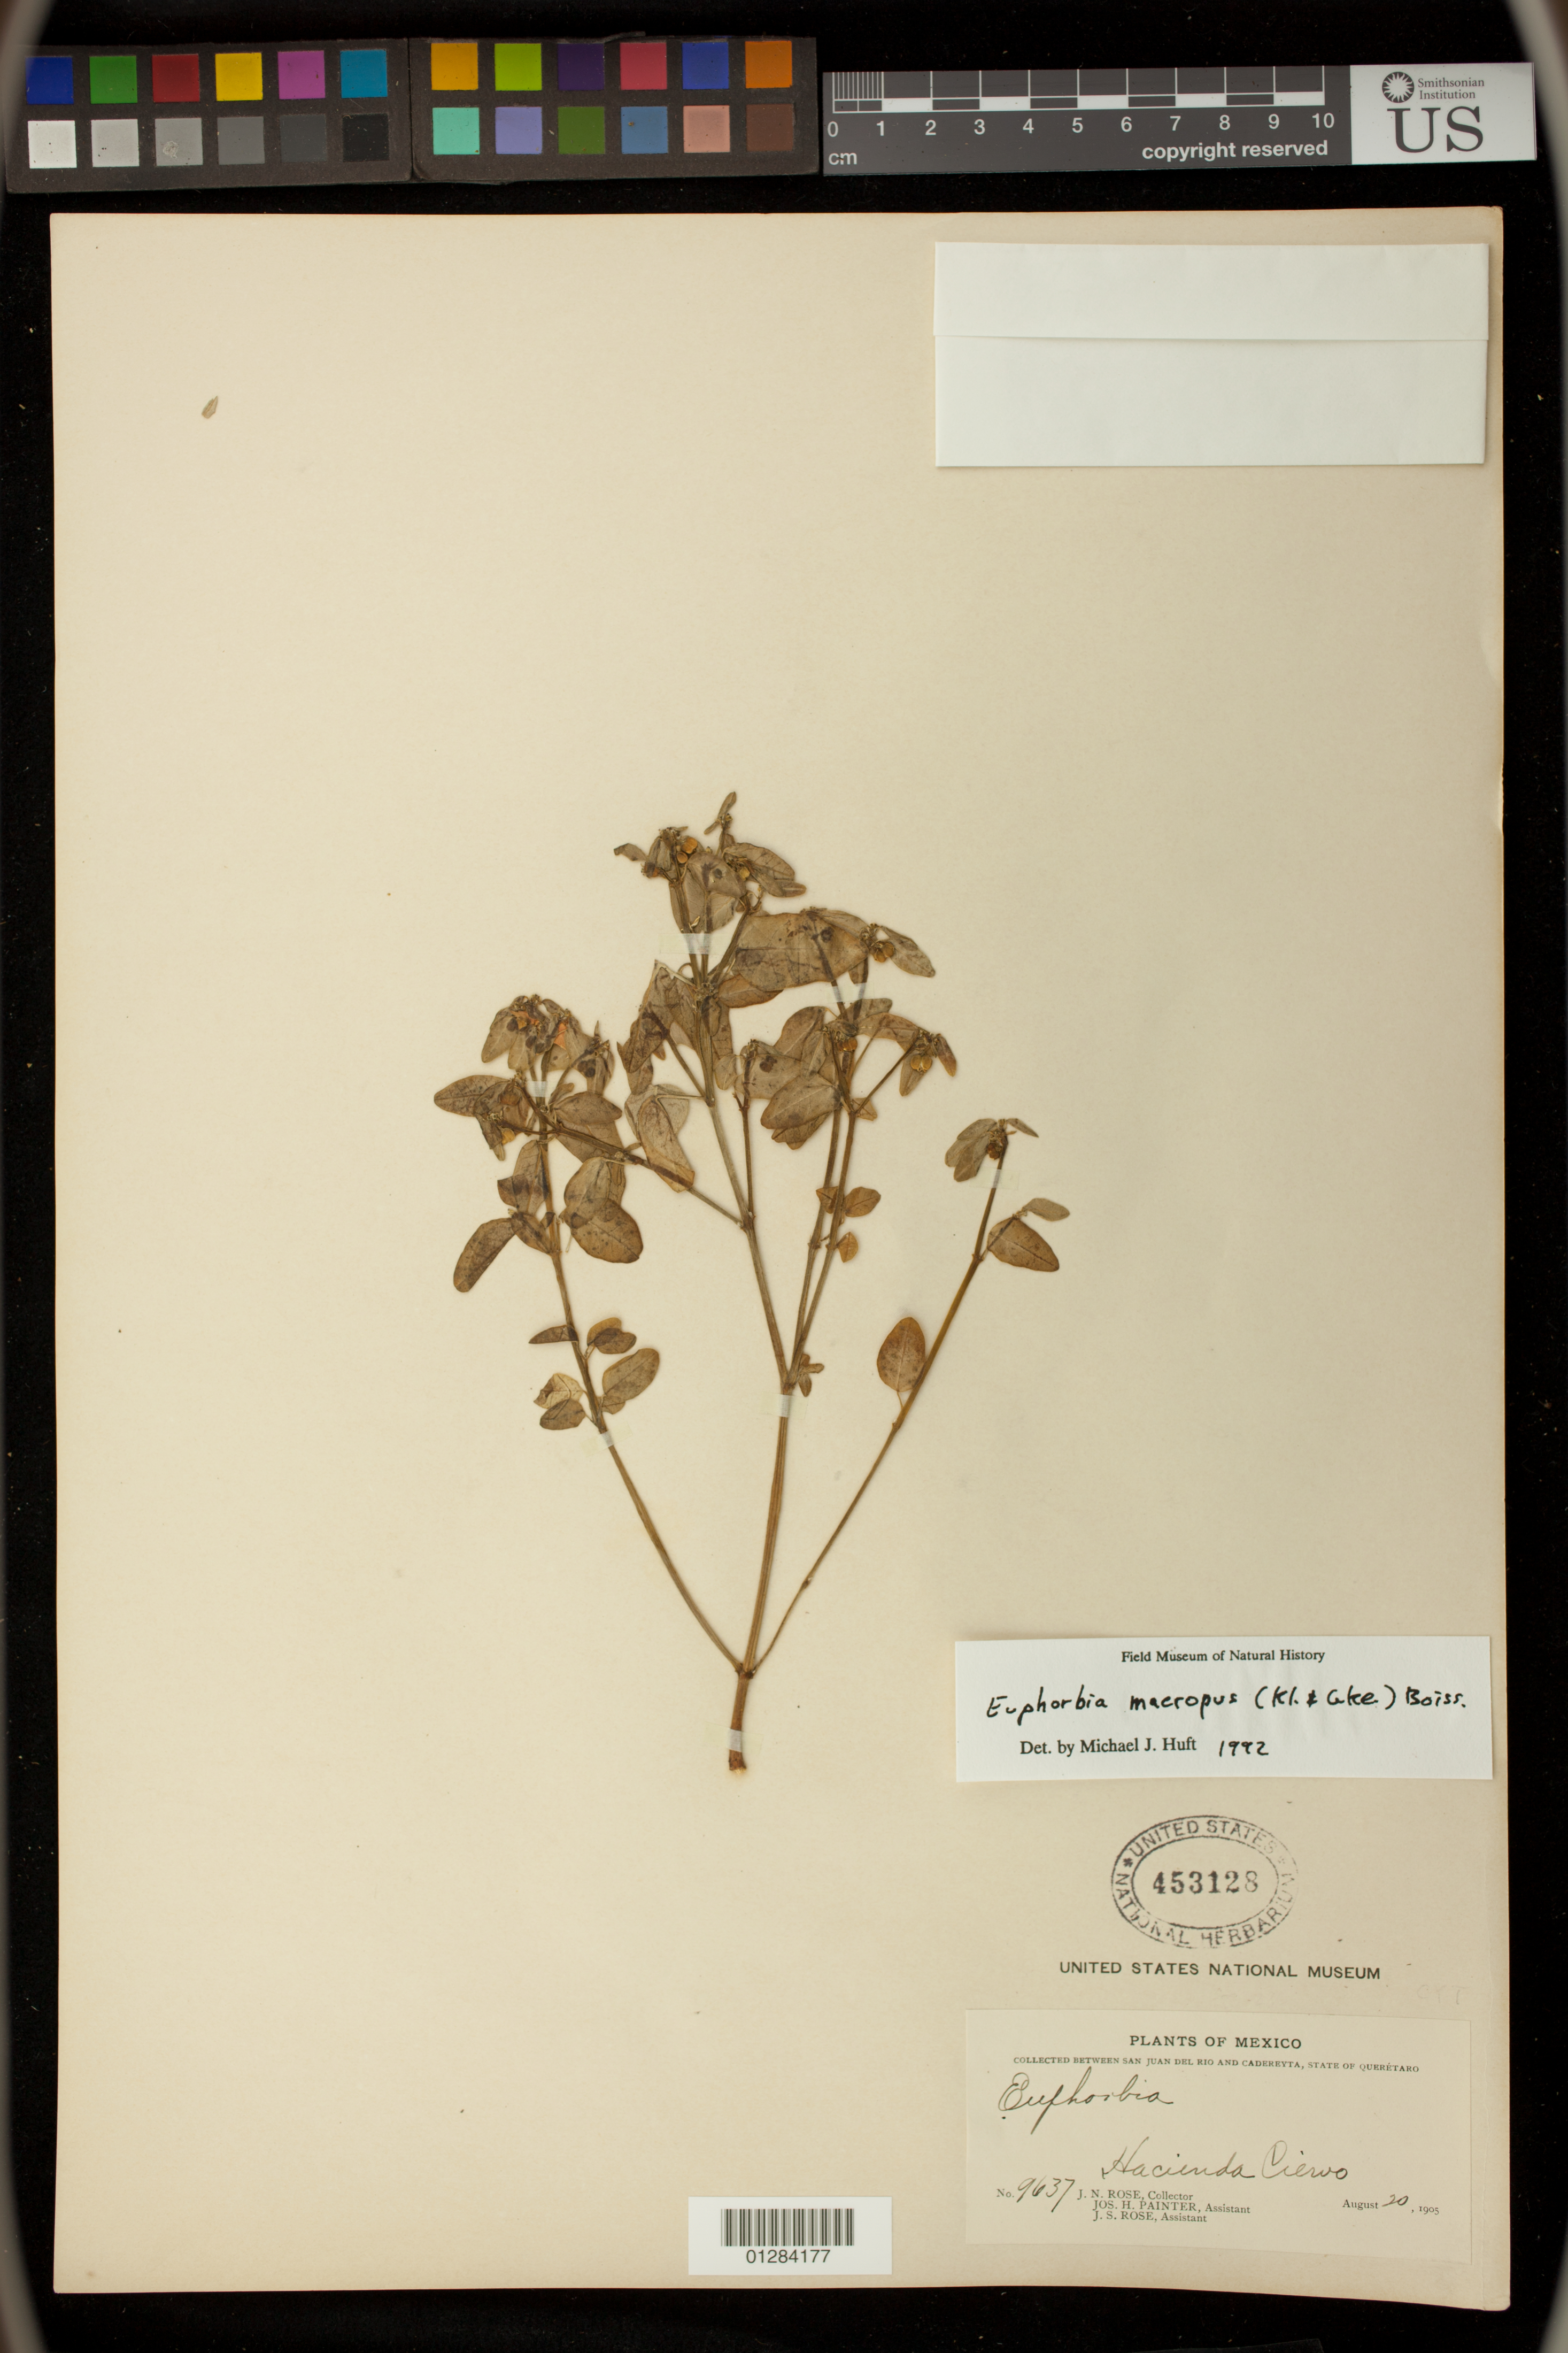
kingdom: Plantae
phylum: Tracheophyta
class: Magnoliopsida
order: Malpighiales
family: Euphorbiaceae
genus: Euphorbia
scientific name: Euphorbia macropus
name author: (Klotzsch & Garcke) Boiss.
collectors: J. N. Rose, J. H. Painter & J. S. Rose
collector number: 9637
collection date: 1905-08-20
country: Mexico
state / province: Querétaro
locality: Collected between San Juan Del Rio and Caderevta.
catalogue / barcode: US 453128